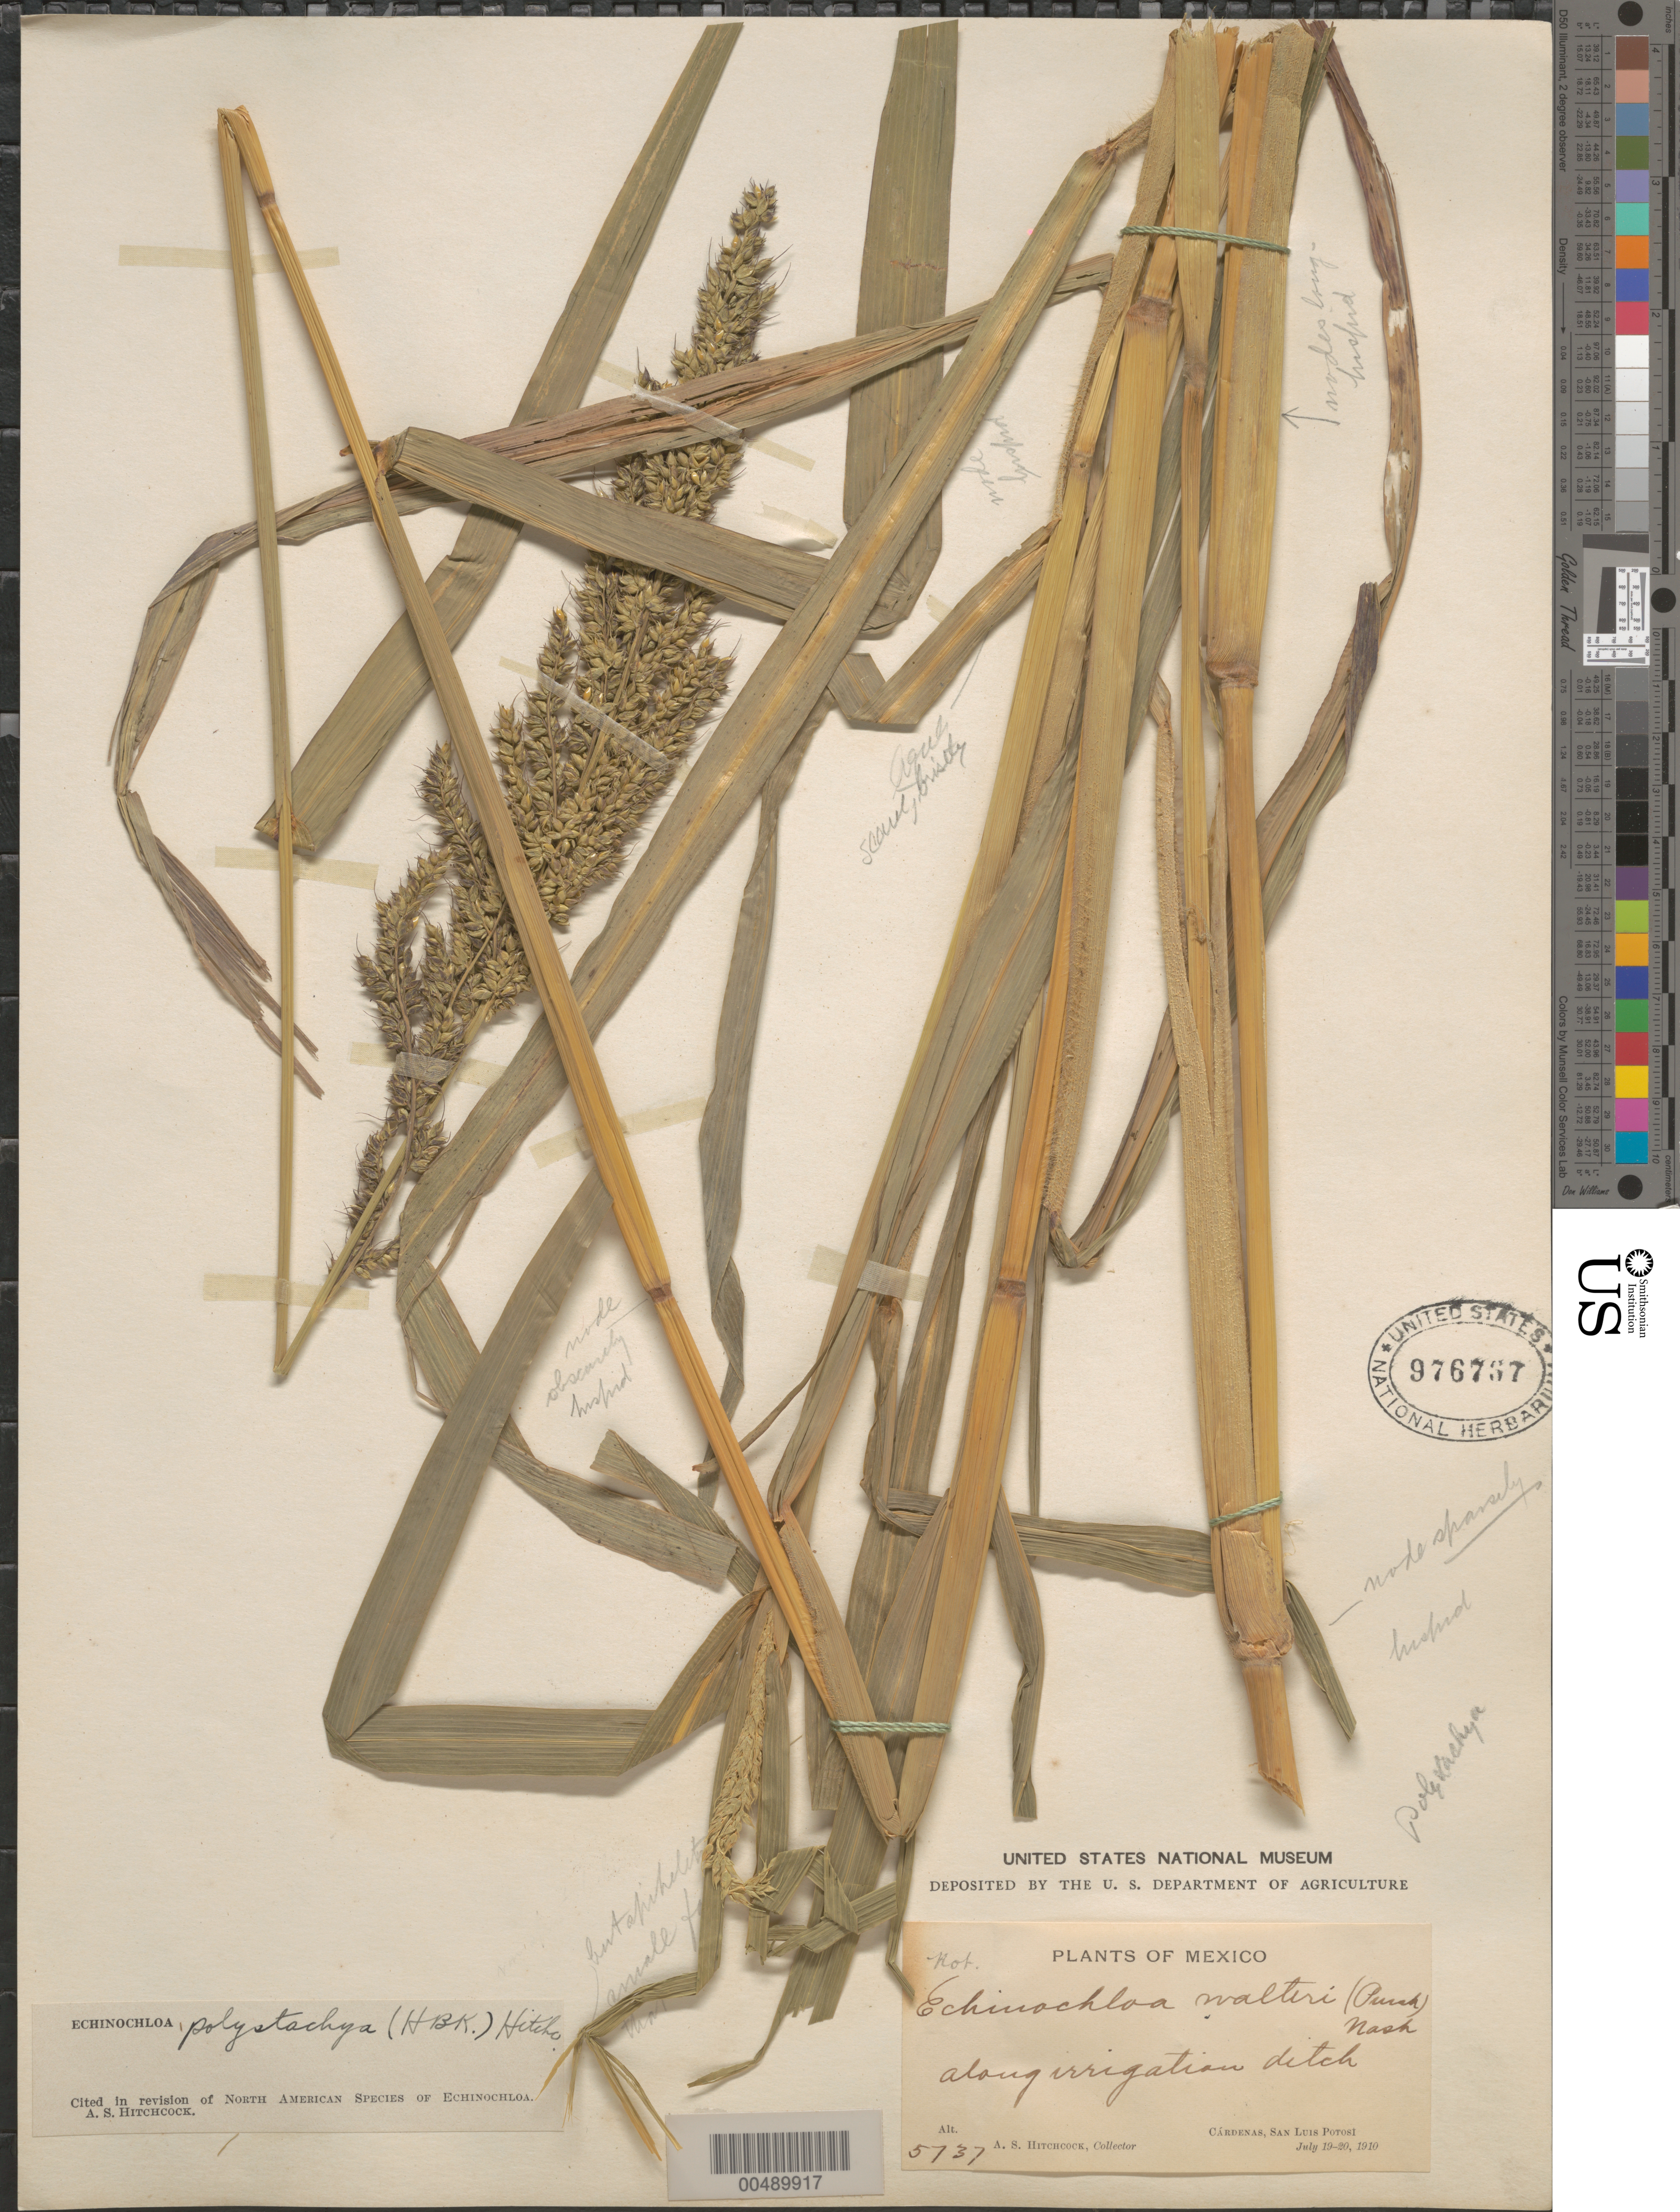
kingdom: Plantae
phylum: Tracheophyta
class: Liliopsida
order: Poales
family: Poaceae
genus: Echinochloa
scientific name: Echinochloa walteri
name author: (Pursh) A. Heller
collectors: A. S. Hitchcock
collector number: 5737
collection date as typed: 19 Jul 1910 to 20 Jul 1910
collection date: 1910-07-19/1910-07-20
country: Mexico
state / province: San Luis Potosi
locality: Cárdenas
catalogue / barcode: US 976767